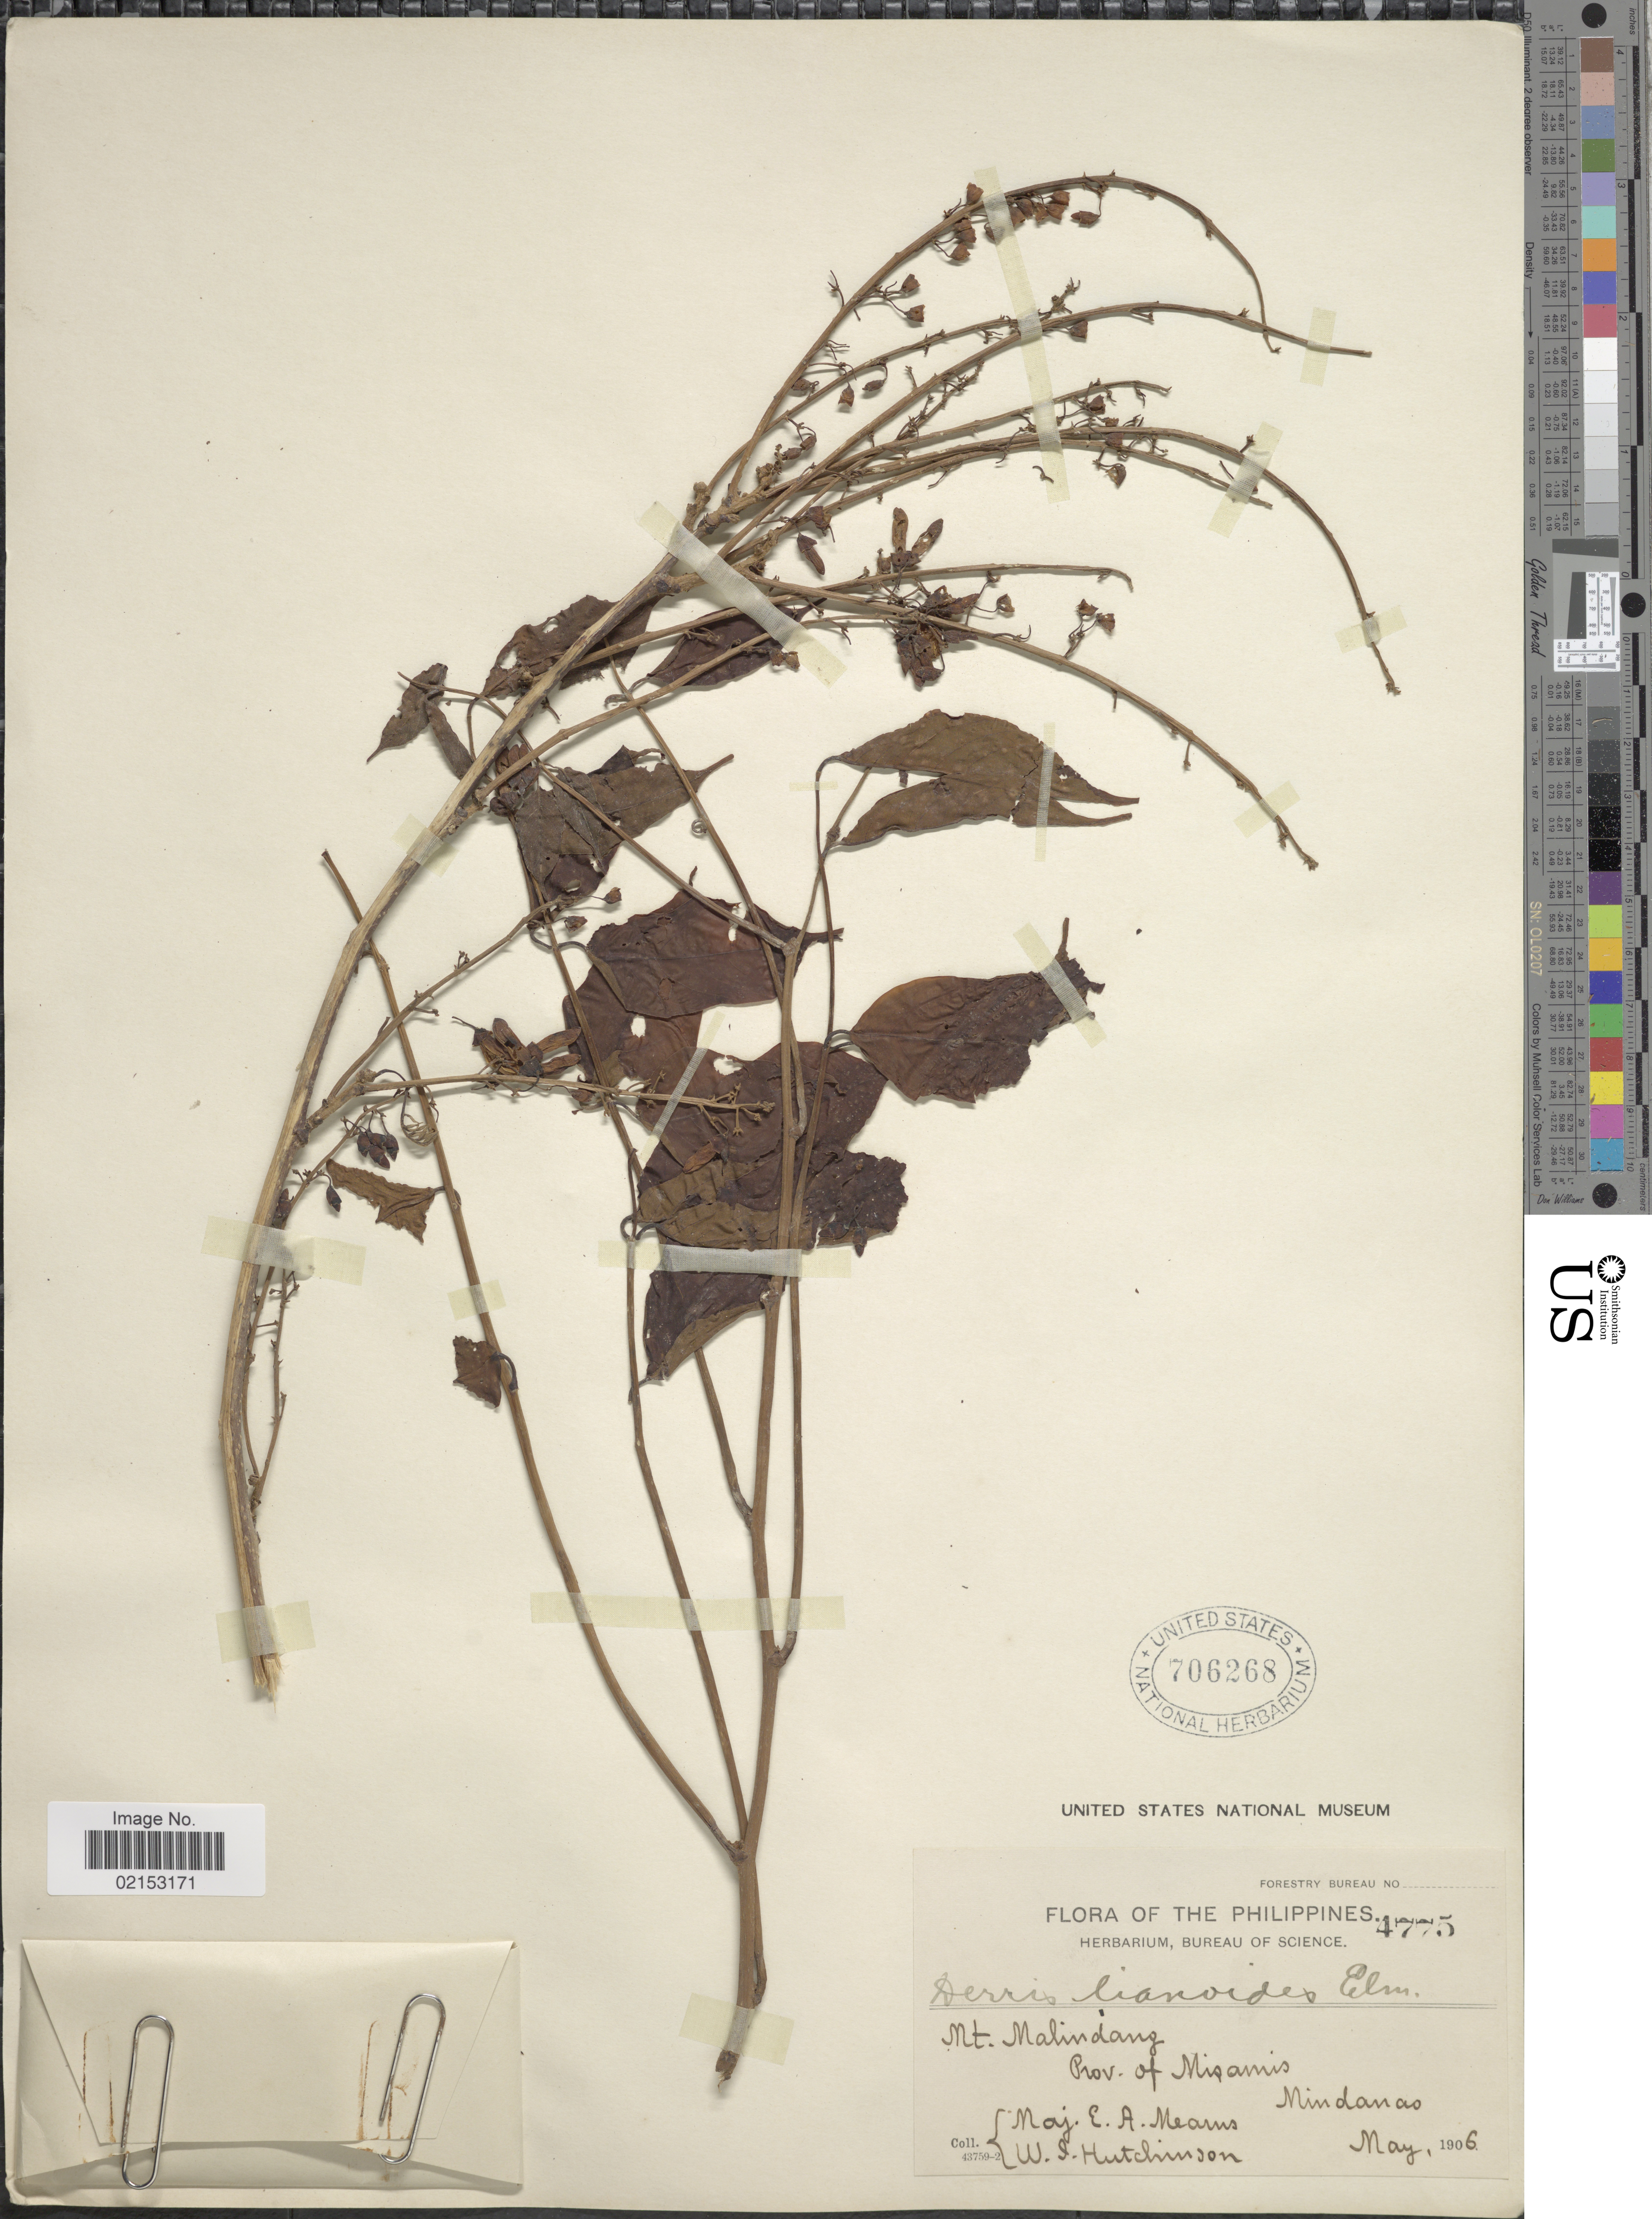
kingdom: Plantae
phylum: Tracheophyta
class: Magnoliopsida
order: Fabales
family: Fabaceae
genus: Derris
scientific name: Derris lianoides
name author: Elmer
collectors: E. A. Mearns & W. I. Hutchinson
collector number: Forestry Bureau 4775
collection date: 1906-05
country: Philippines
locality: Mt. Malindang, Prov. of Misamis, Mindanao.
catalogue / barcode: US 706268